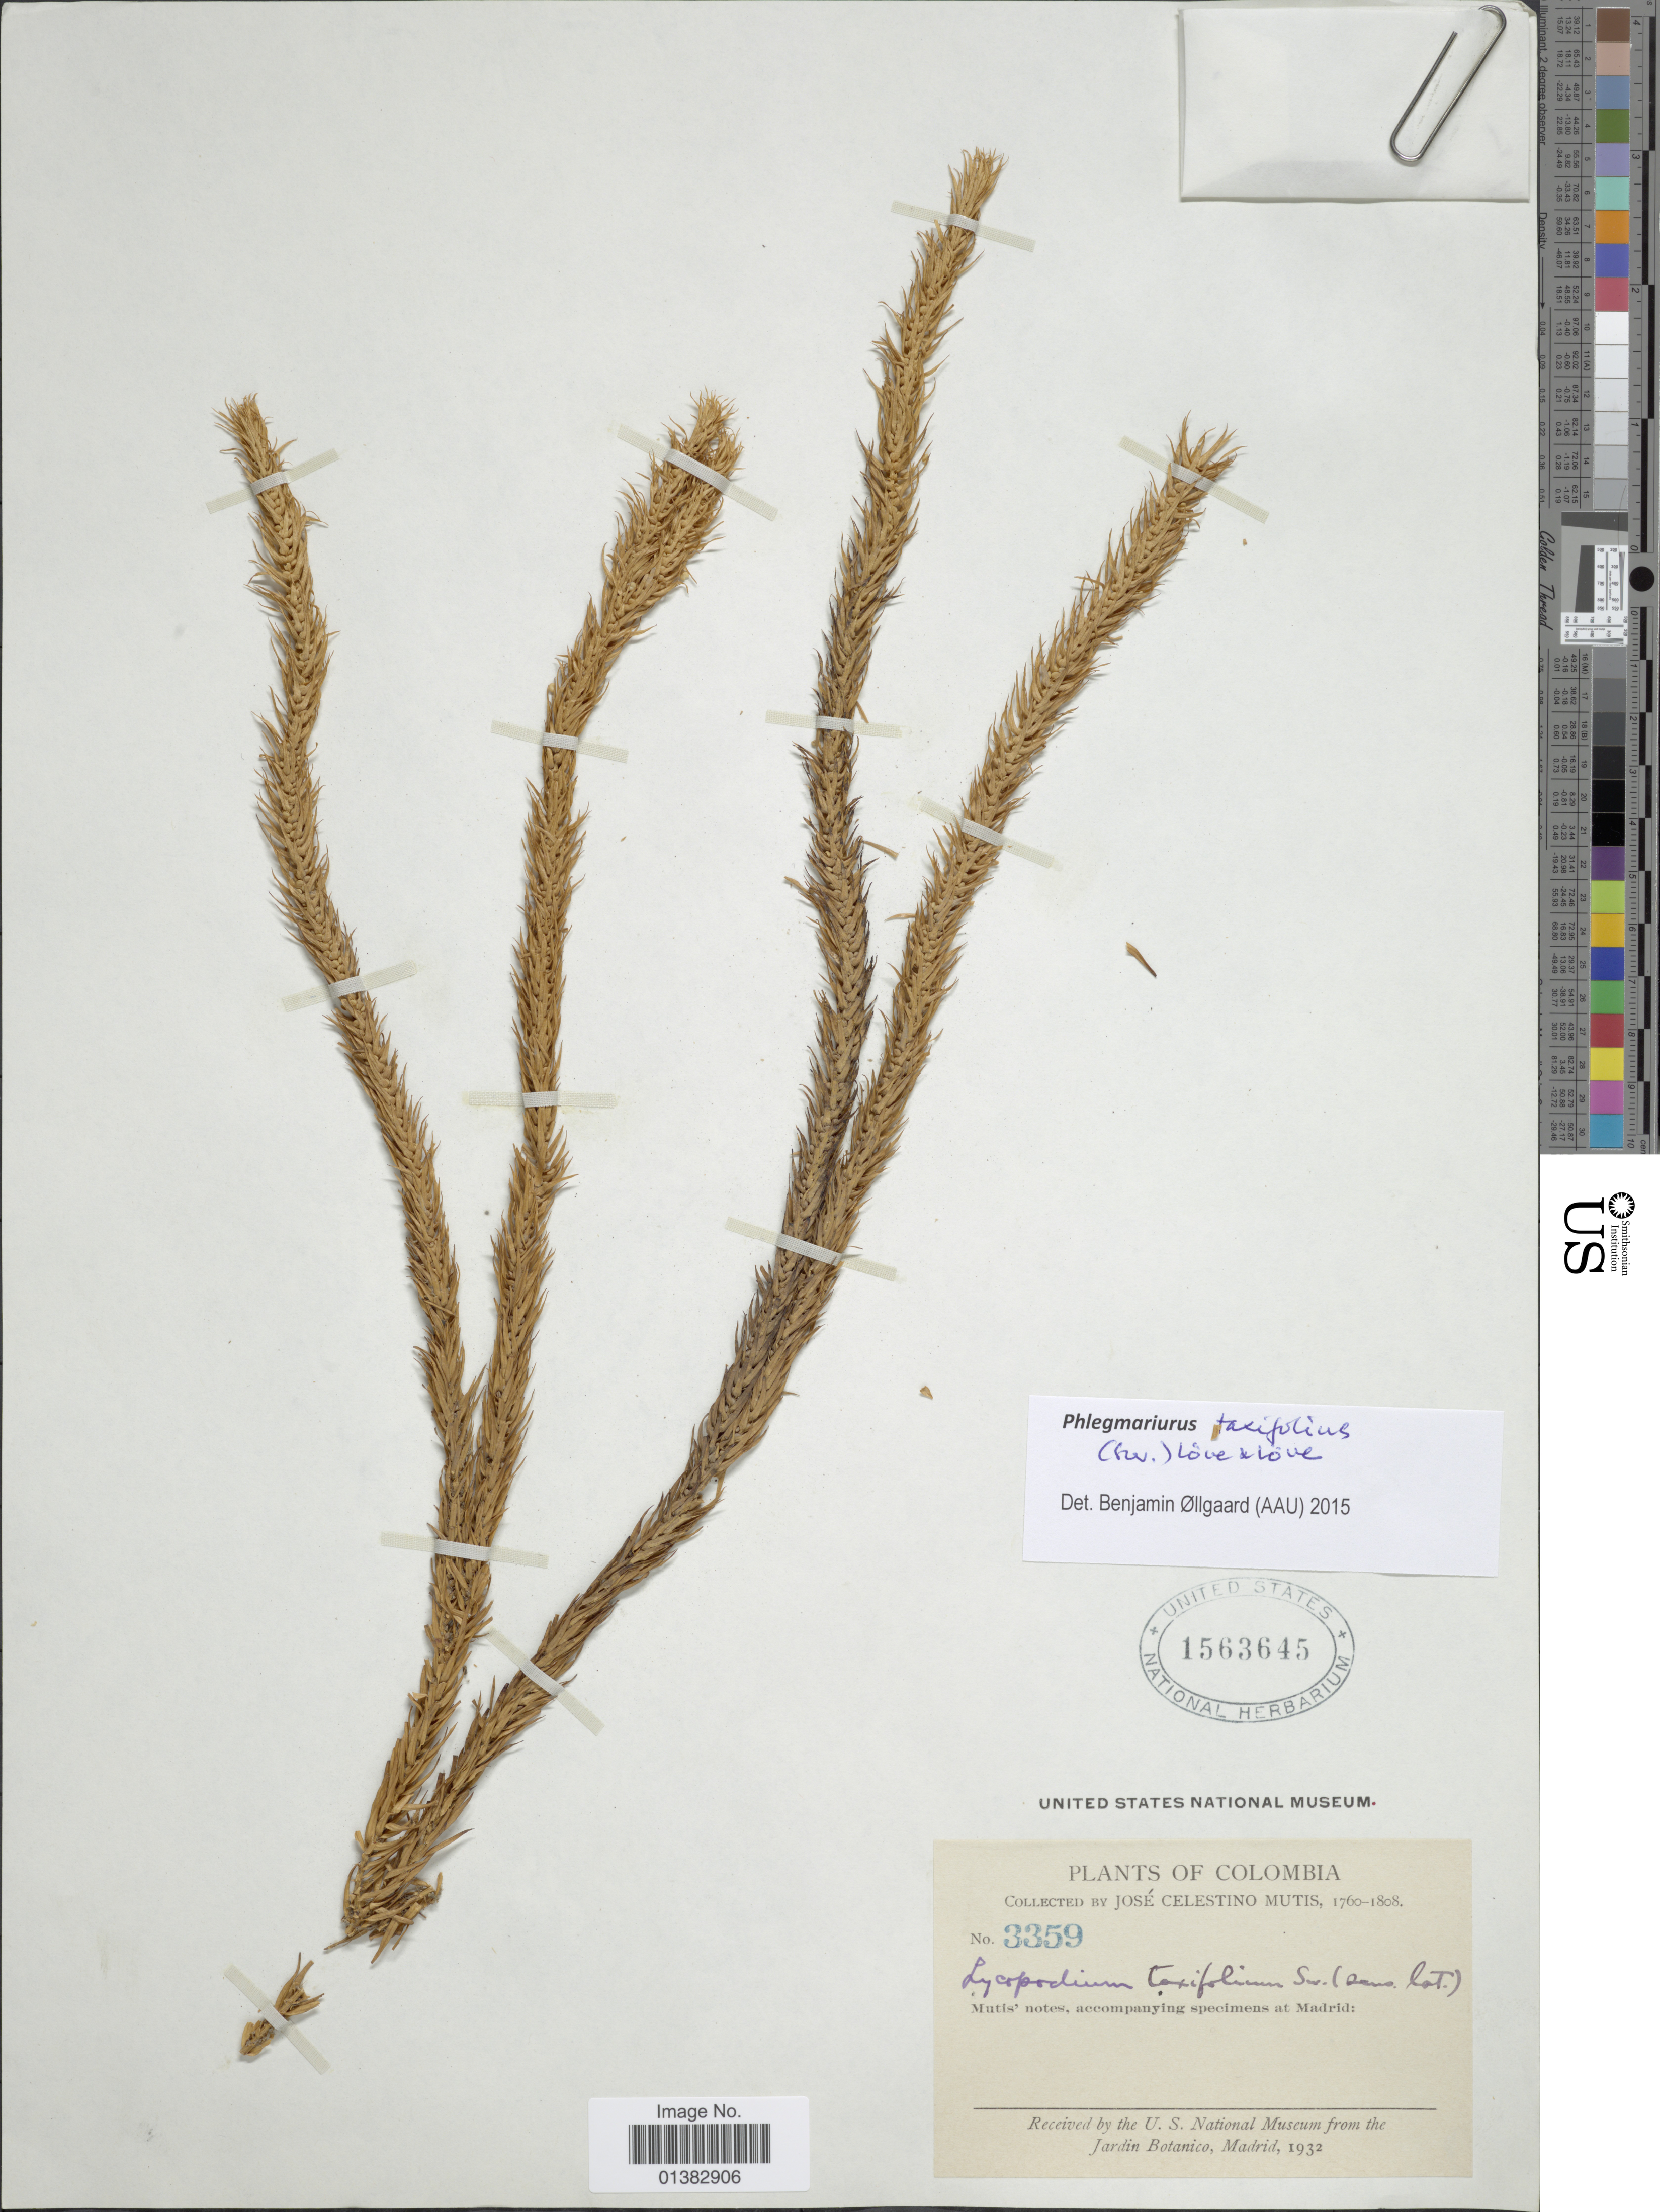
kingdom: Plantae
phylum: Tracheophyta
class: Lycopodiopsida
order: Lycopodiales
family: Lycopodiaceae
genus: Phlegmariurus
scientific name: Phlegmariurus taxifolius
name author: (Sw.) Á. Löve & D. Löve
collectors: J. C. B. Mutis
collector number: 3359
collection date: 1760/1808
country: Colombia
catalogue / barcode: US 1563645